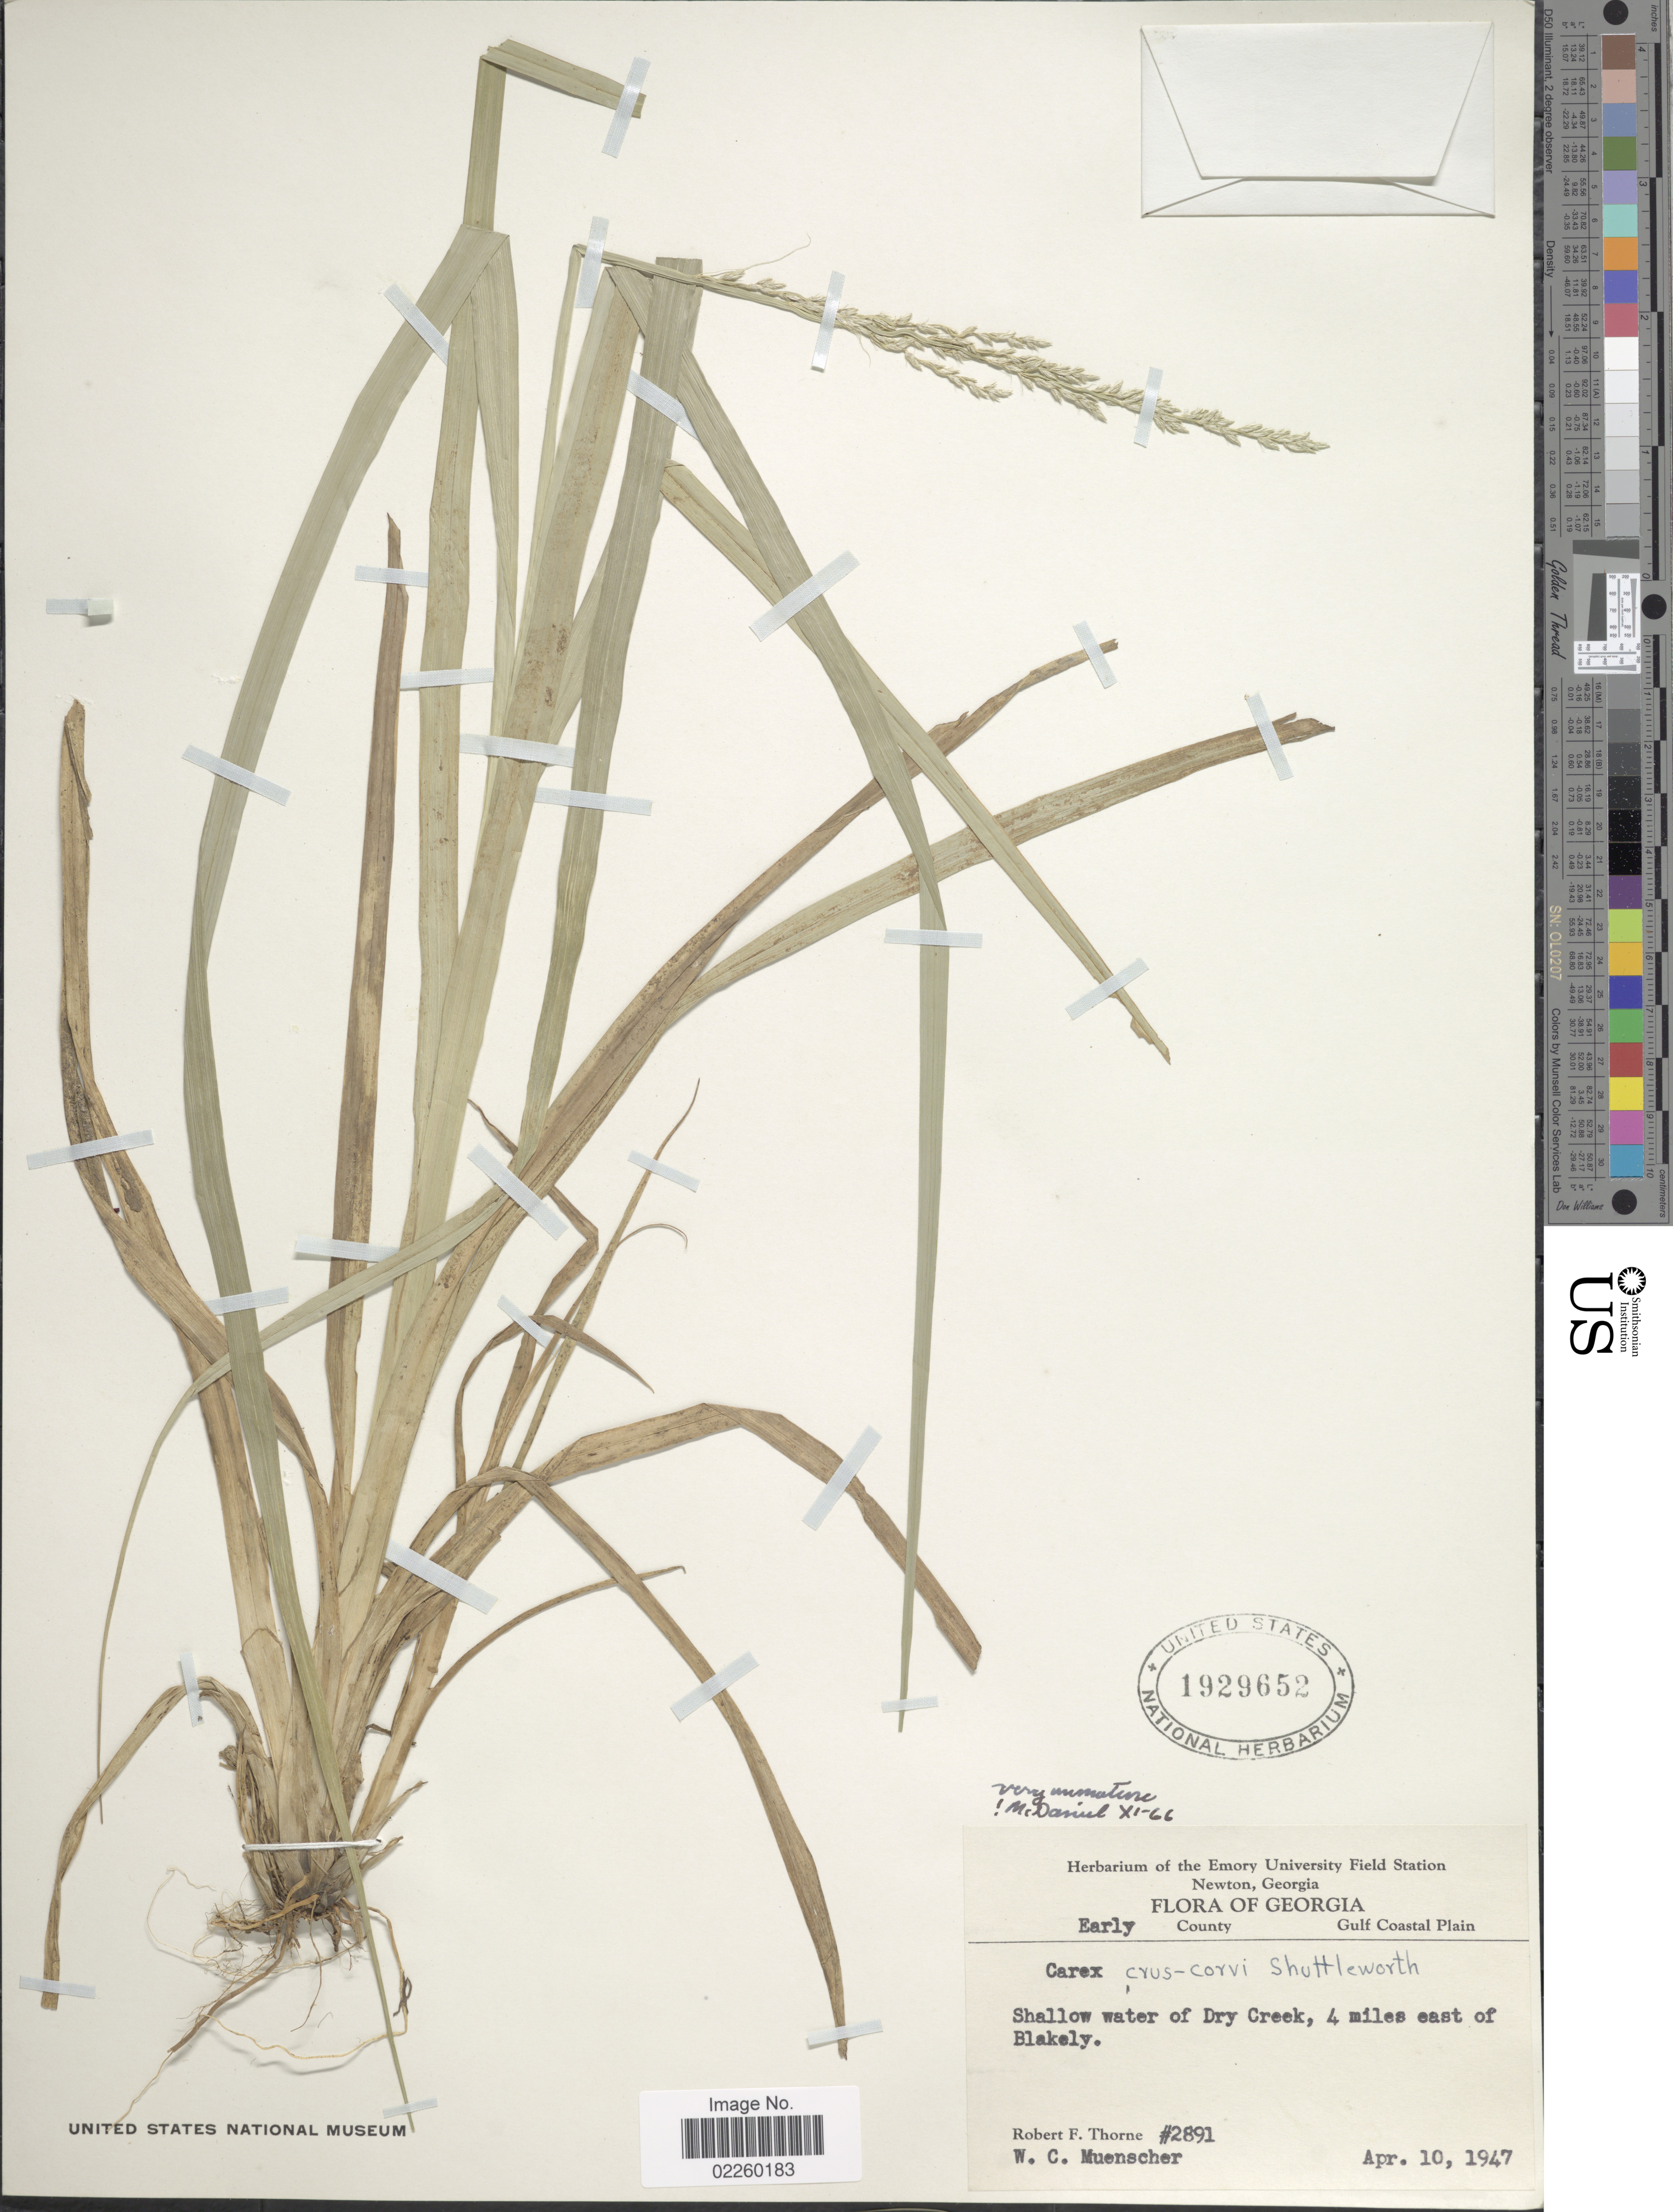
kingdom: Plantae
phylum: Tracheophyta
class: Liliopsida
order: Poales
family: Cyperaceae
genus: Carex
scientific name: Carex crus-corvi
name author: Shuttlew. ex Kunze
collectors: R. F. Thorne & W. Muenscher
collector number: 2891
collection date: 1947-04-10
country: United States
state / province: Georgia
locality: Early County. Gulf Coastal Plain. Shallow water of Dry Creek, 4 miles east of Blakely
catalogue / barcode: US 1929652